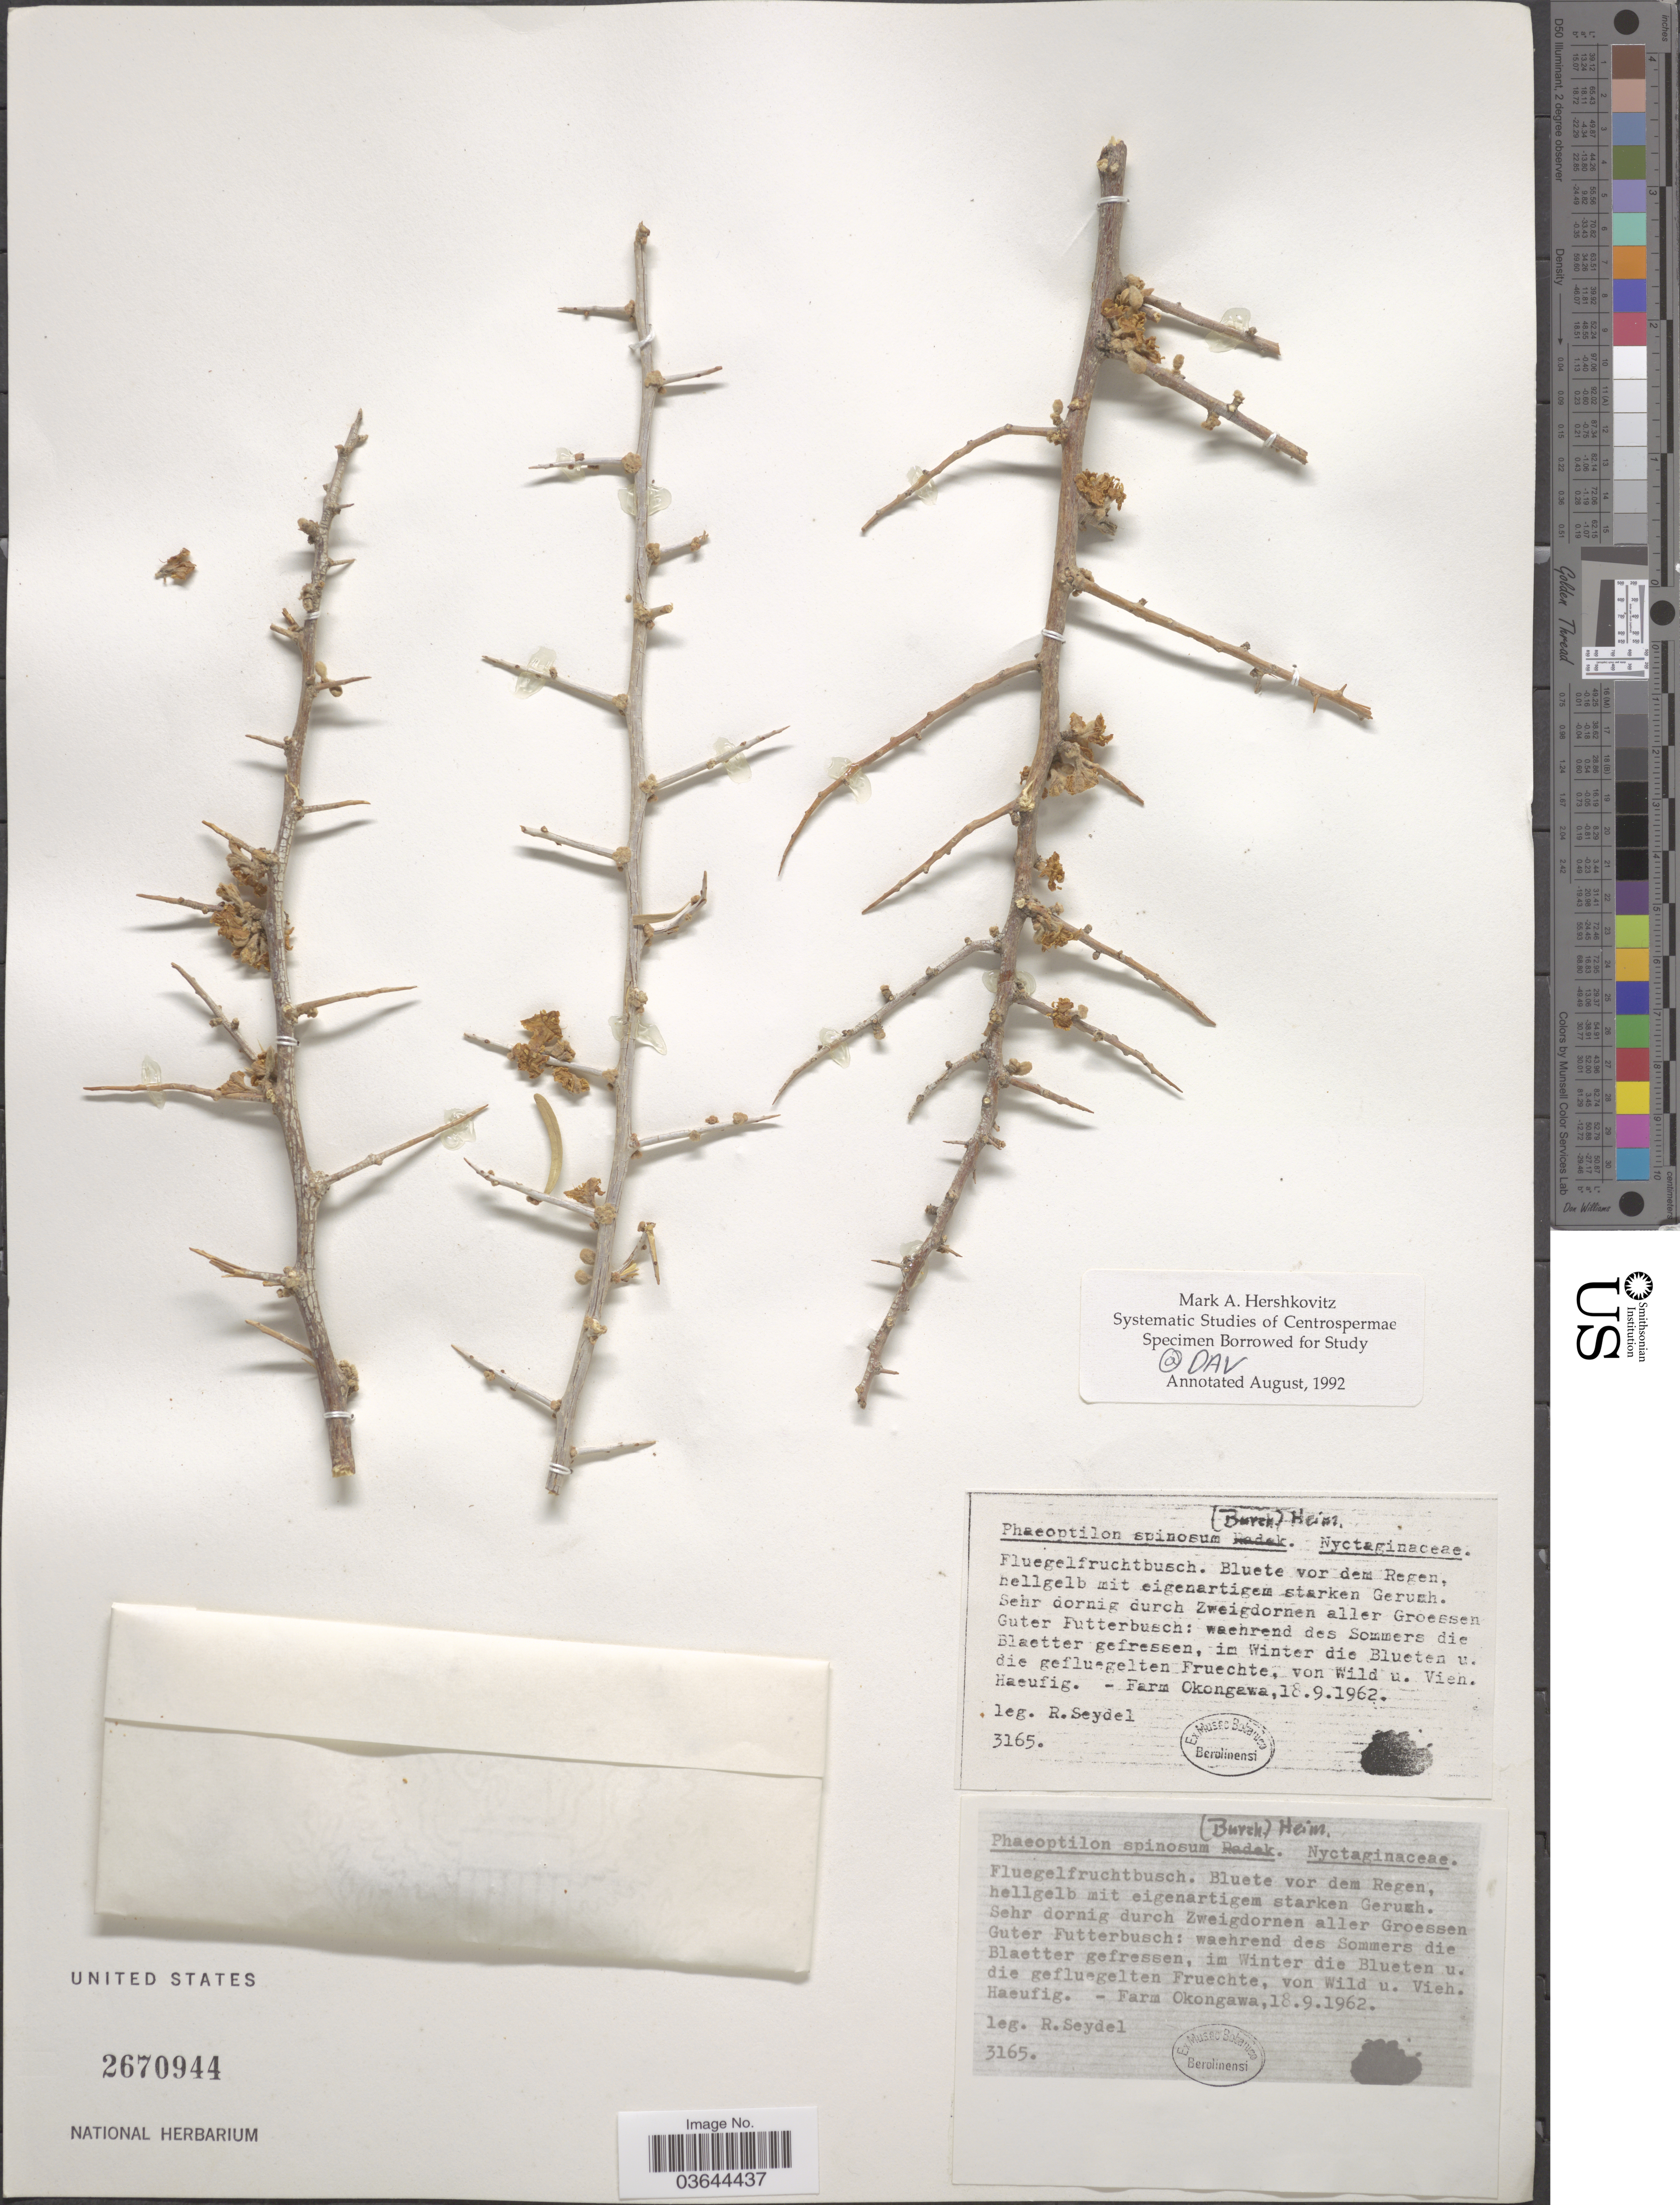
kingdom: Plantae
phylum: Tracheophyta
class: Magnoliopsida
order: Caryophyllales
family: Nyctaginaceae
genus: Phaeoptilum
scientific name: Phaeoptilum spinosum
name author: Radlk.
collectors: R. Seydel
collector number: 3165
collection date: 1962-09-18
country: Namibia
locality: Farm Okongawa.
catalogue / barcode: US 2670944